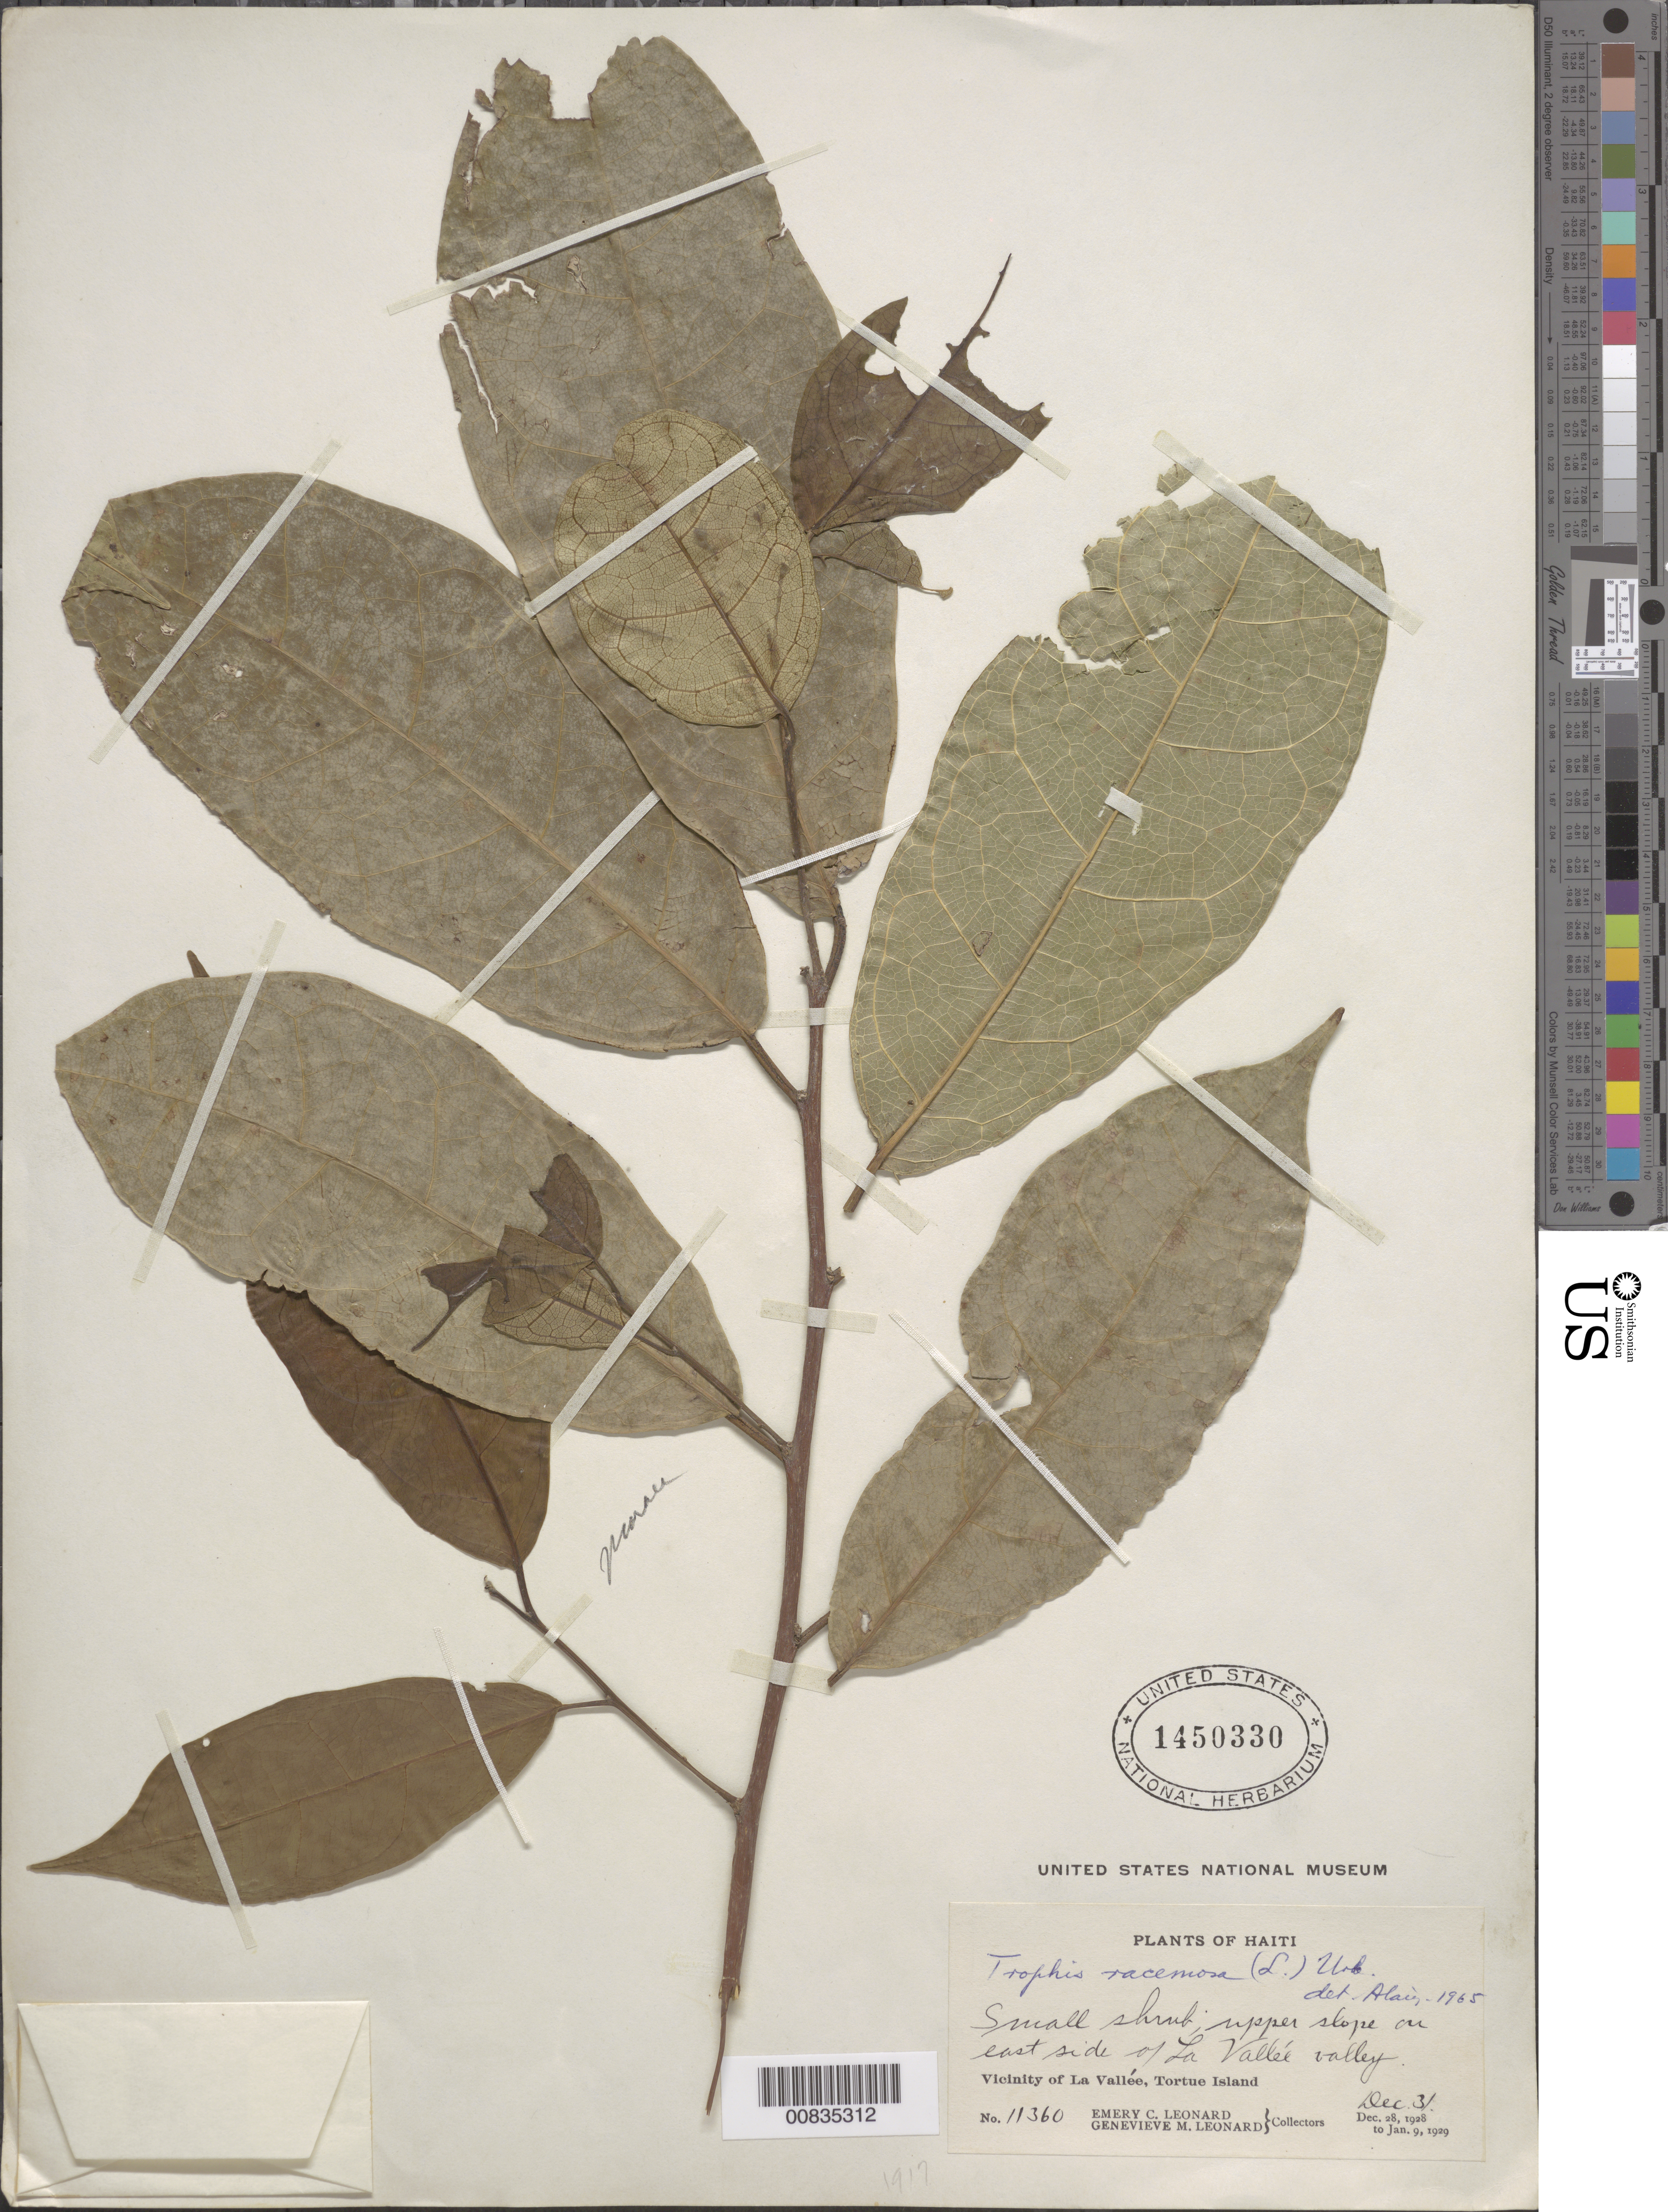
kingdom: Plantae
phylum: Tracheophyta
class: Magnoliopsida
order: Rosales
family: Moraceae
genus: Trophis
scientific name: Trophis racemosa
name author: (L.) Urb.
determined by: Liogier, Alain H.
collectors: E. C. Leonard & G. M. Leonard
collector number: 11360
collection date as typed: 31 Dec 1928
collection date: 1928-12-31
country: Haiti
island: Île de Tortue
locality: Upper slope on east side of of La Vallée valley.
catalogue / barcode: US 1450330